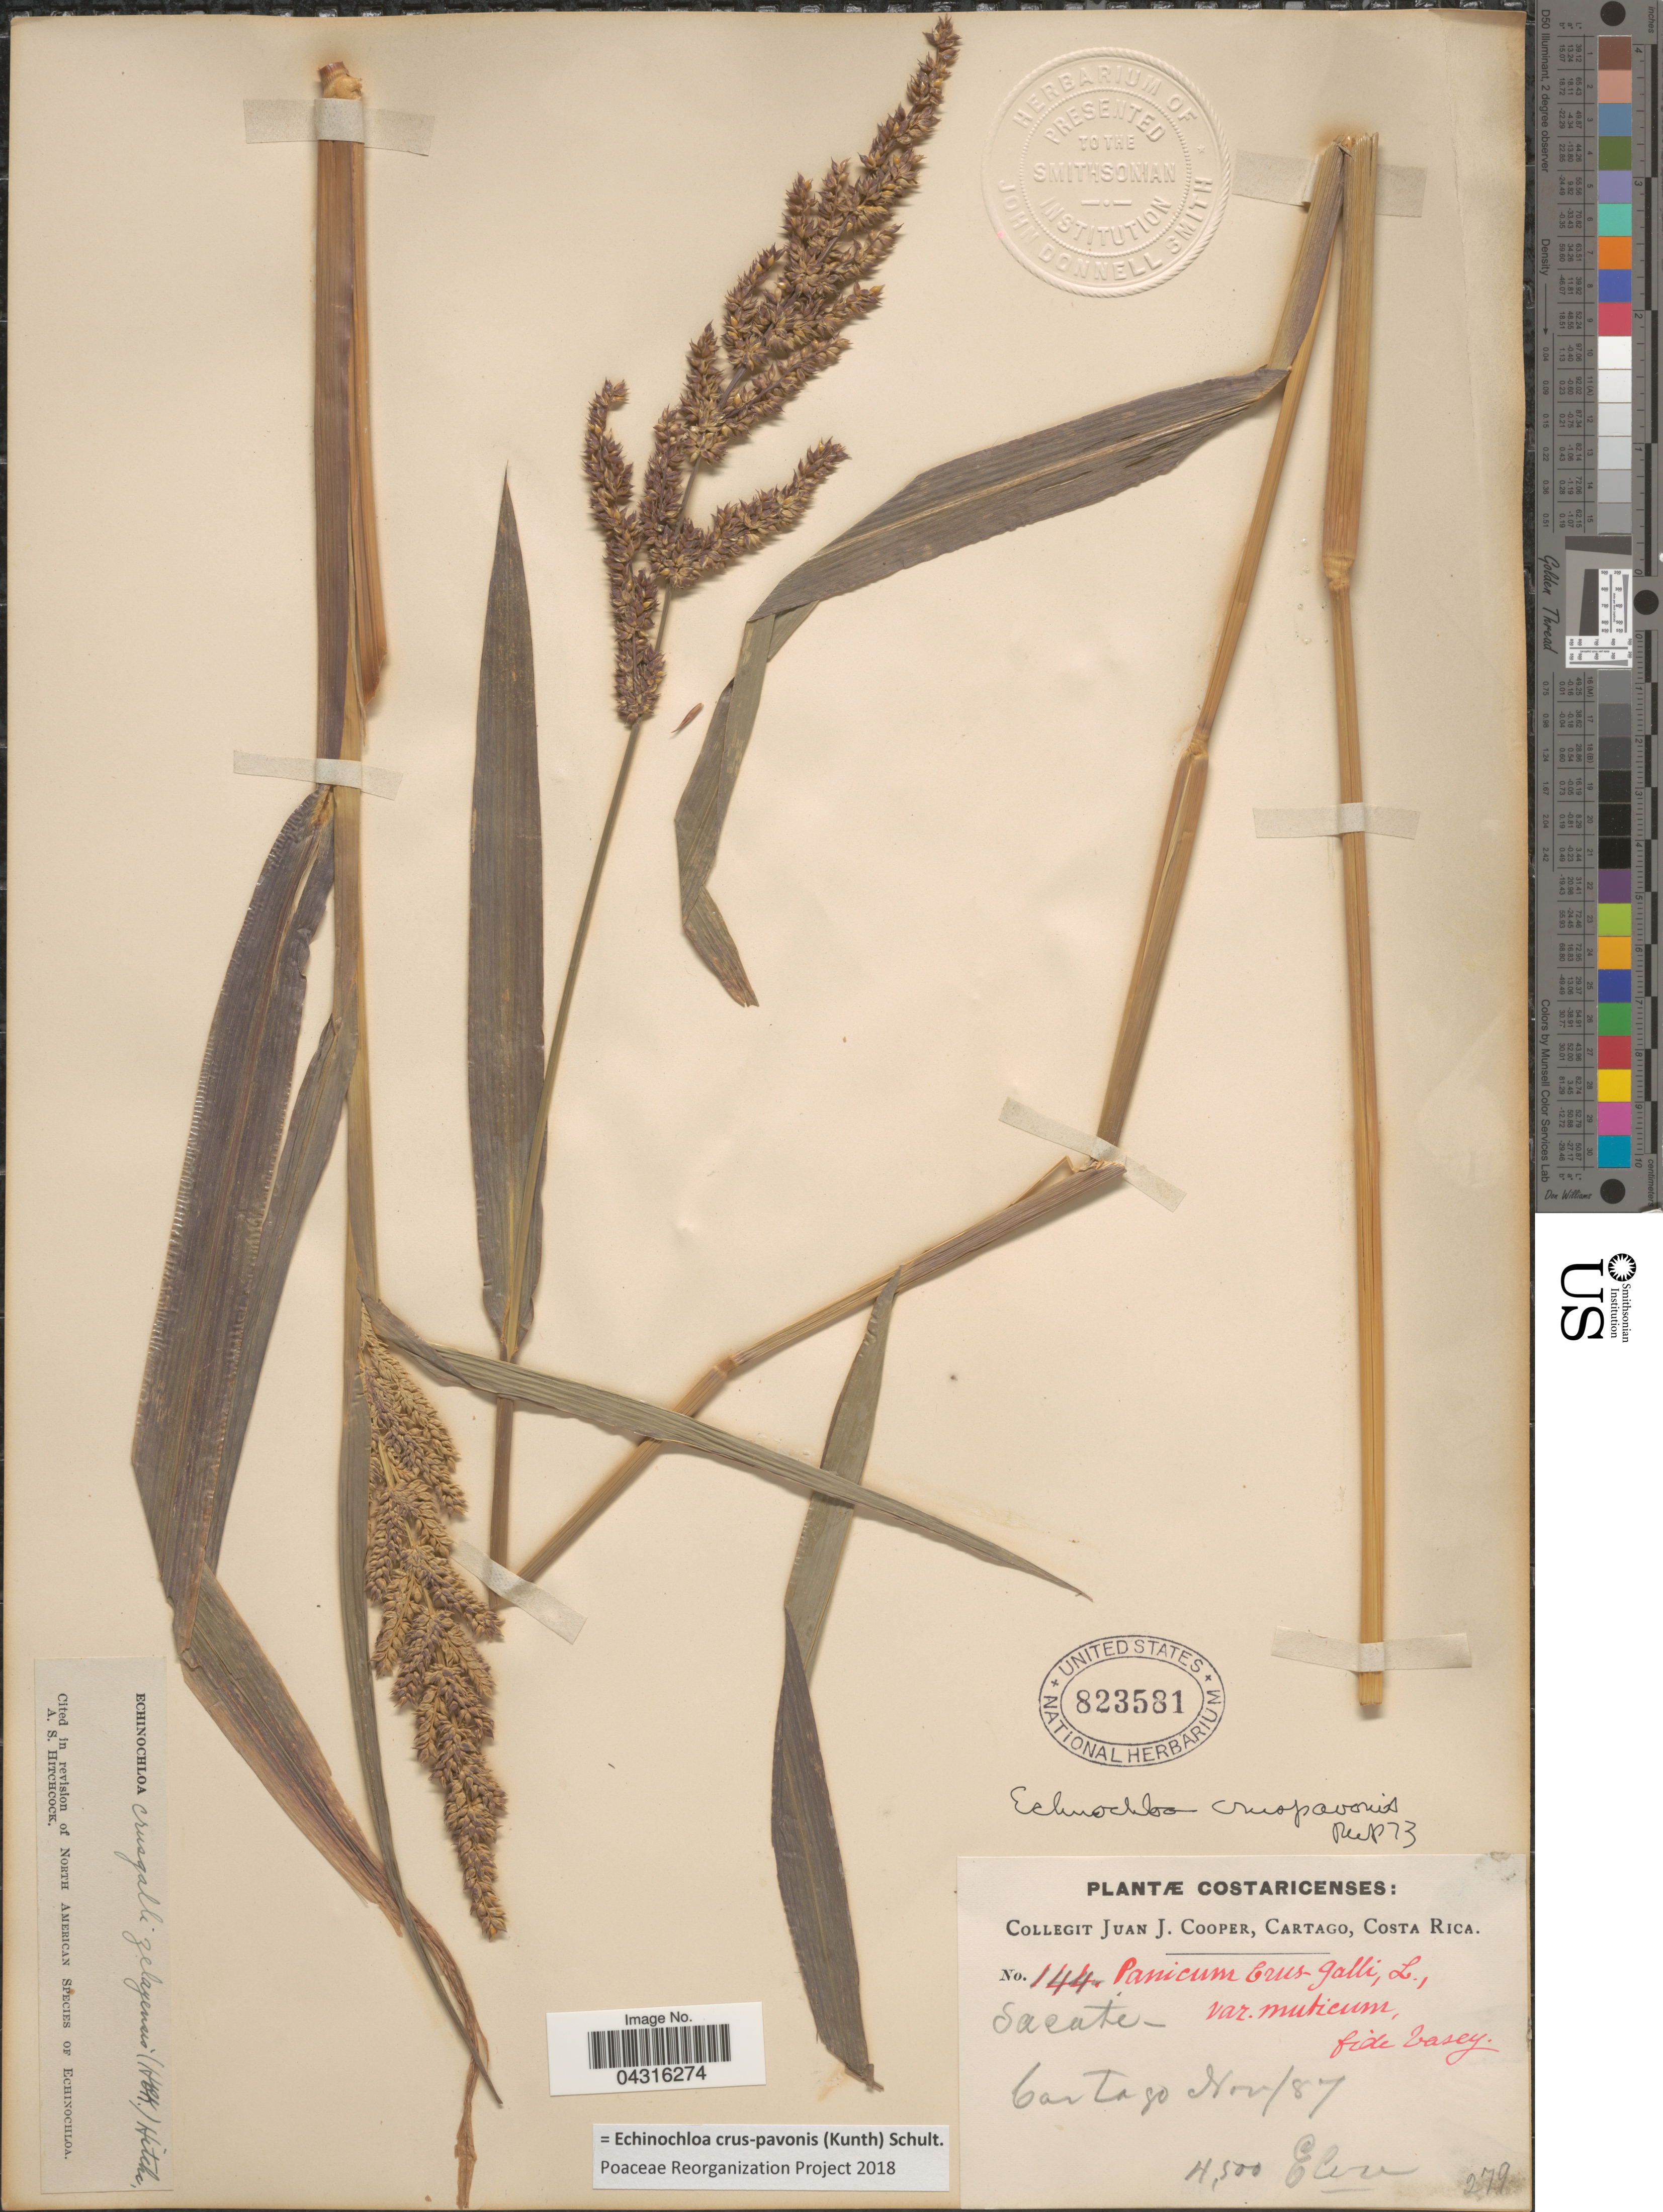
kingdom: Plantae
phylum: Tracheophyta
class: Liliopsida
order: Poales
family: Poaceae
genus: Echinochloa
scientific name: Echinochloa crus-pavonis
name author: (Kunth) Schult.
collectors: J. J. Cooper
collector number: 144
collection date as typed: Transcribed d/m/y: /11/87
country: Costa Rica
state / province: Cartago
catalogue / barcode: US 823581